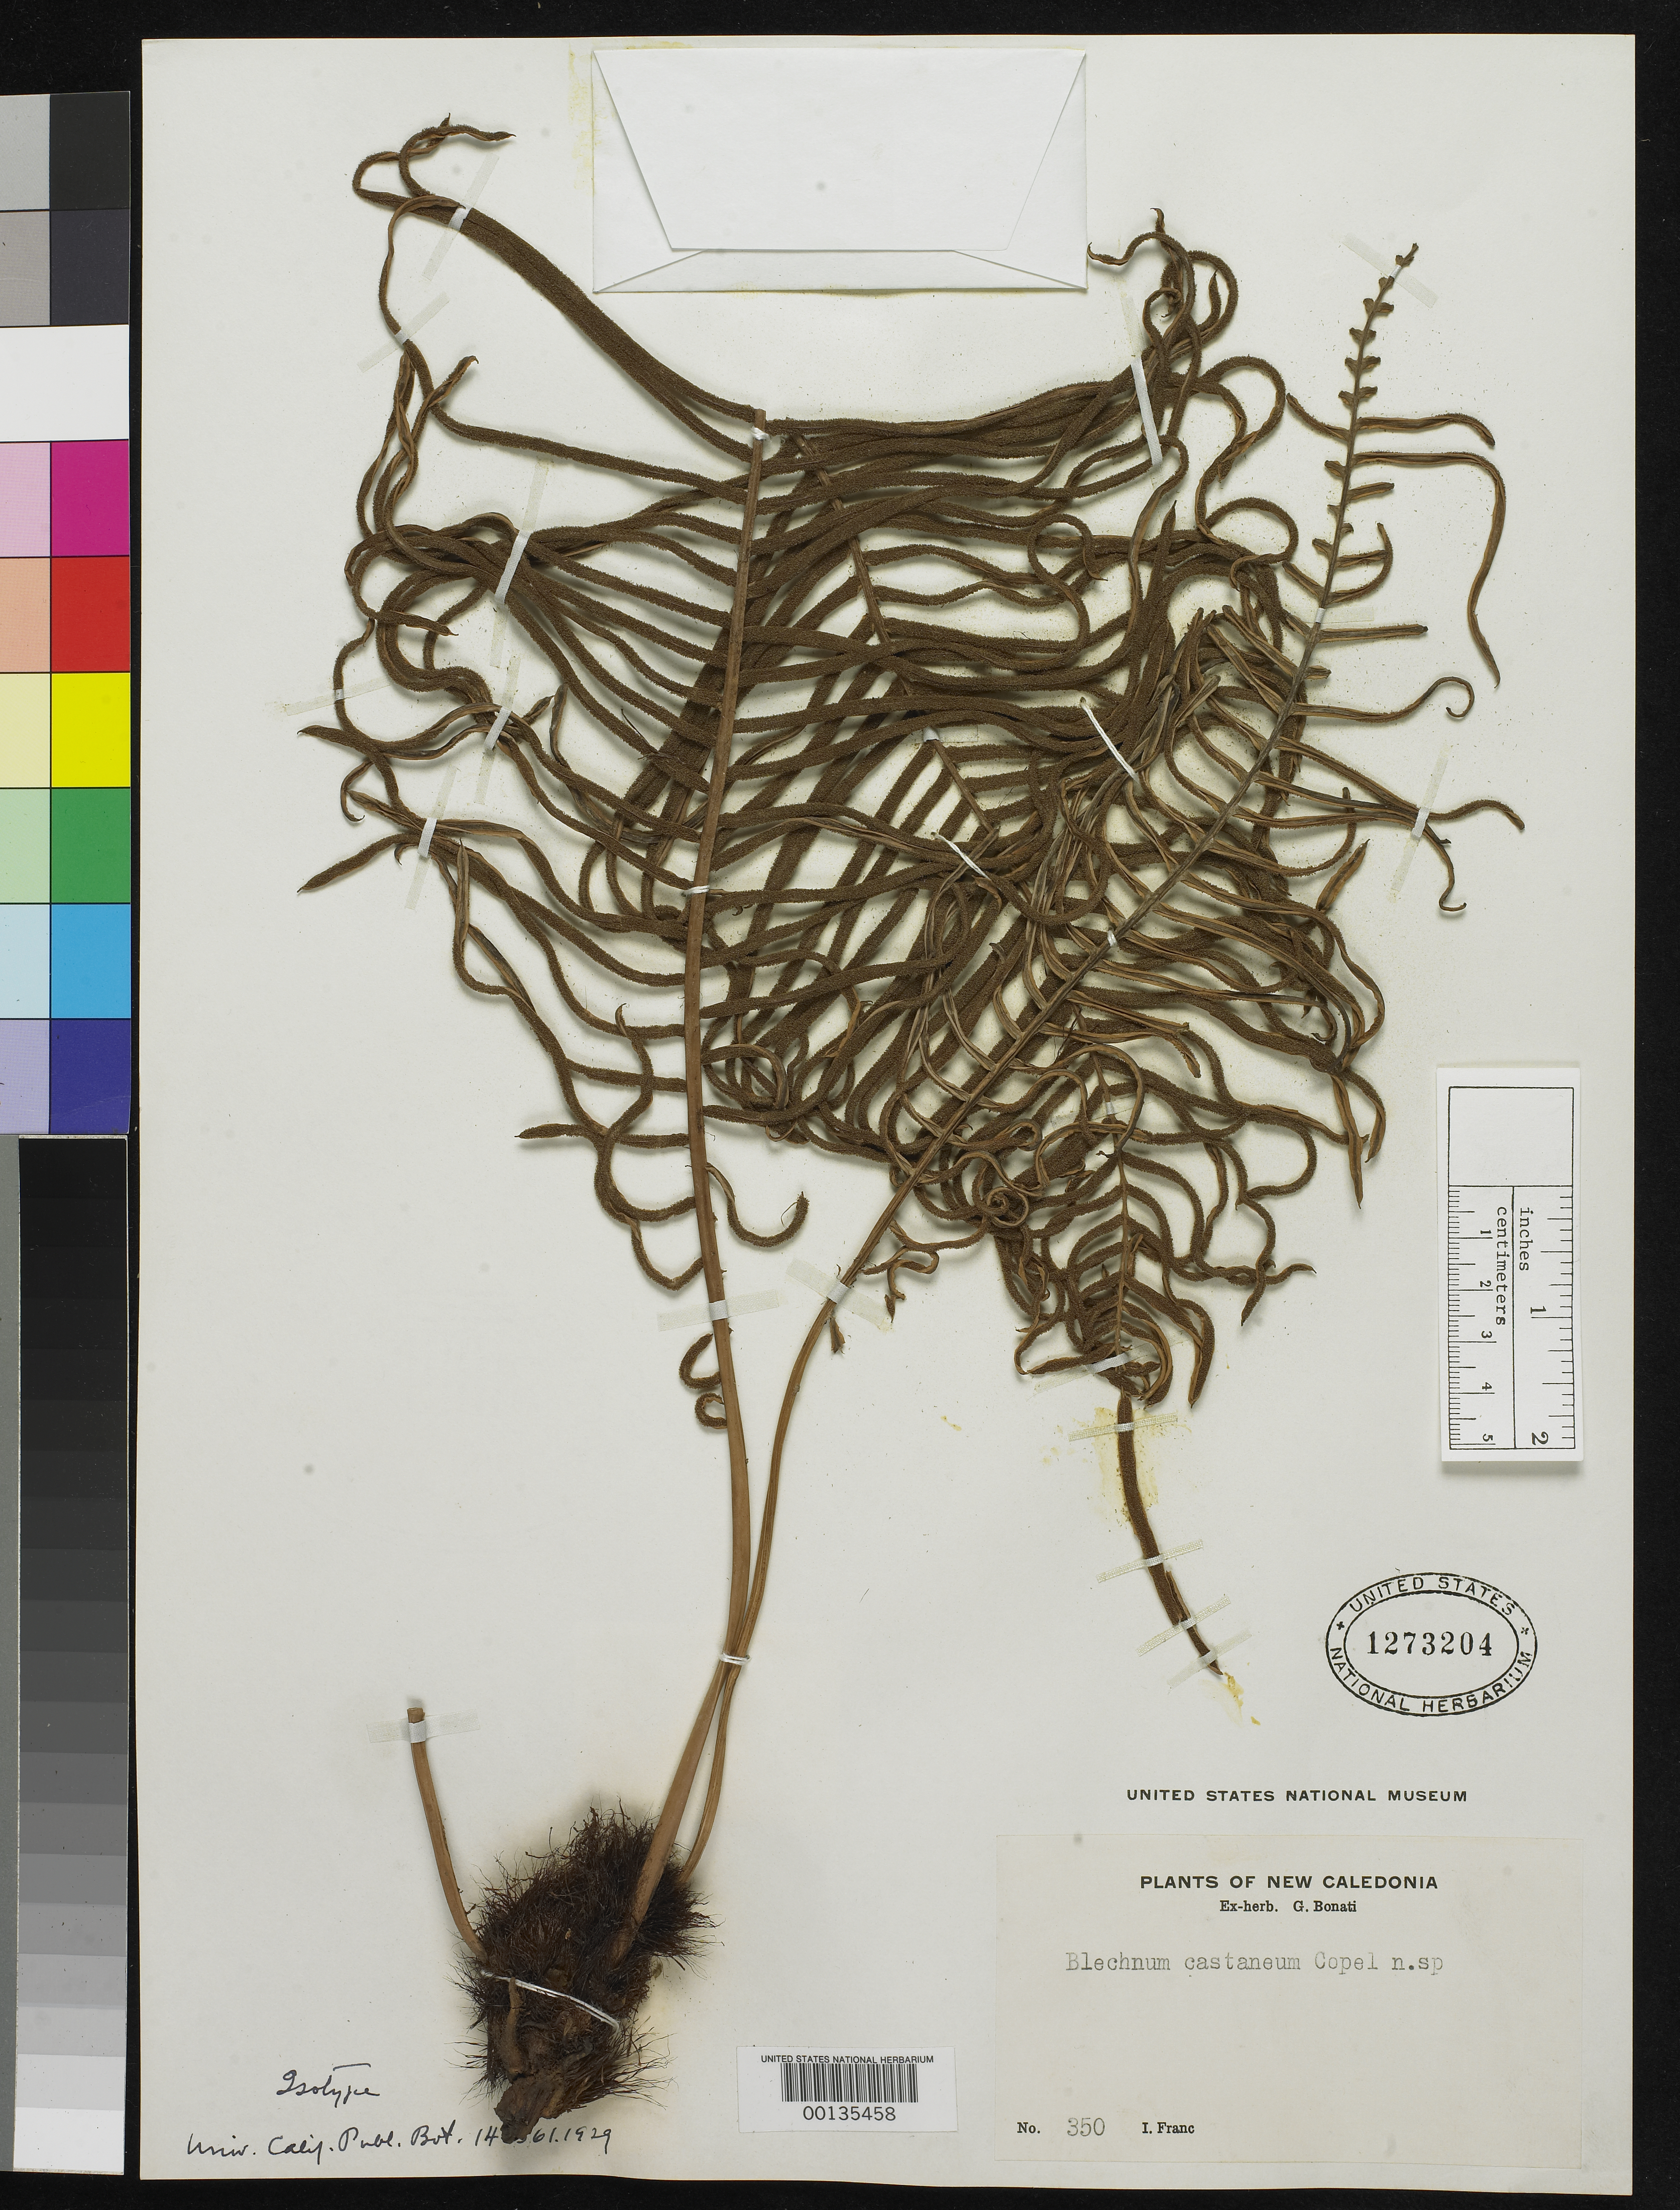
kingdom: Plantae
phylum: Tracheophyta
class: Polypodiopsida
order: Polypodiales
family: Blechnaceae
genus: Blechnum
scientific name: Blechnum castaneum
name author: Copel.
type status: Isotype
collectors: I. Franc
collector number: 350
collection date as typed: Dec 1906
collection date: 1906-12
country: New Caledonia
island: New Caledonia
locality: Mount Dzumao.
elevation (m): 800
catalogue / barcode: US 1273204